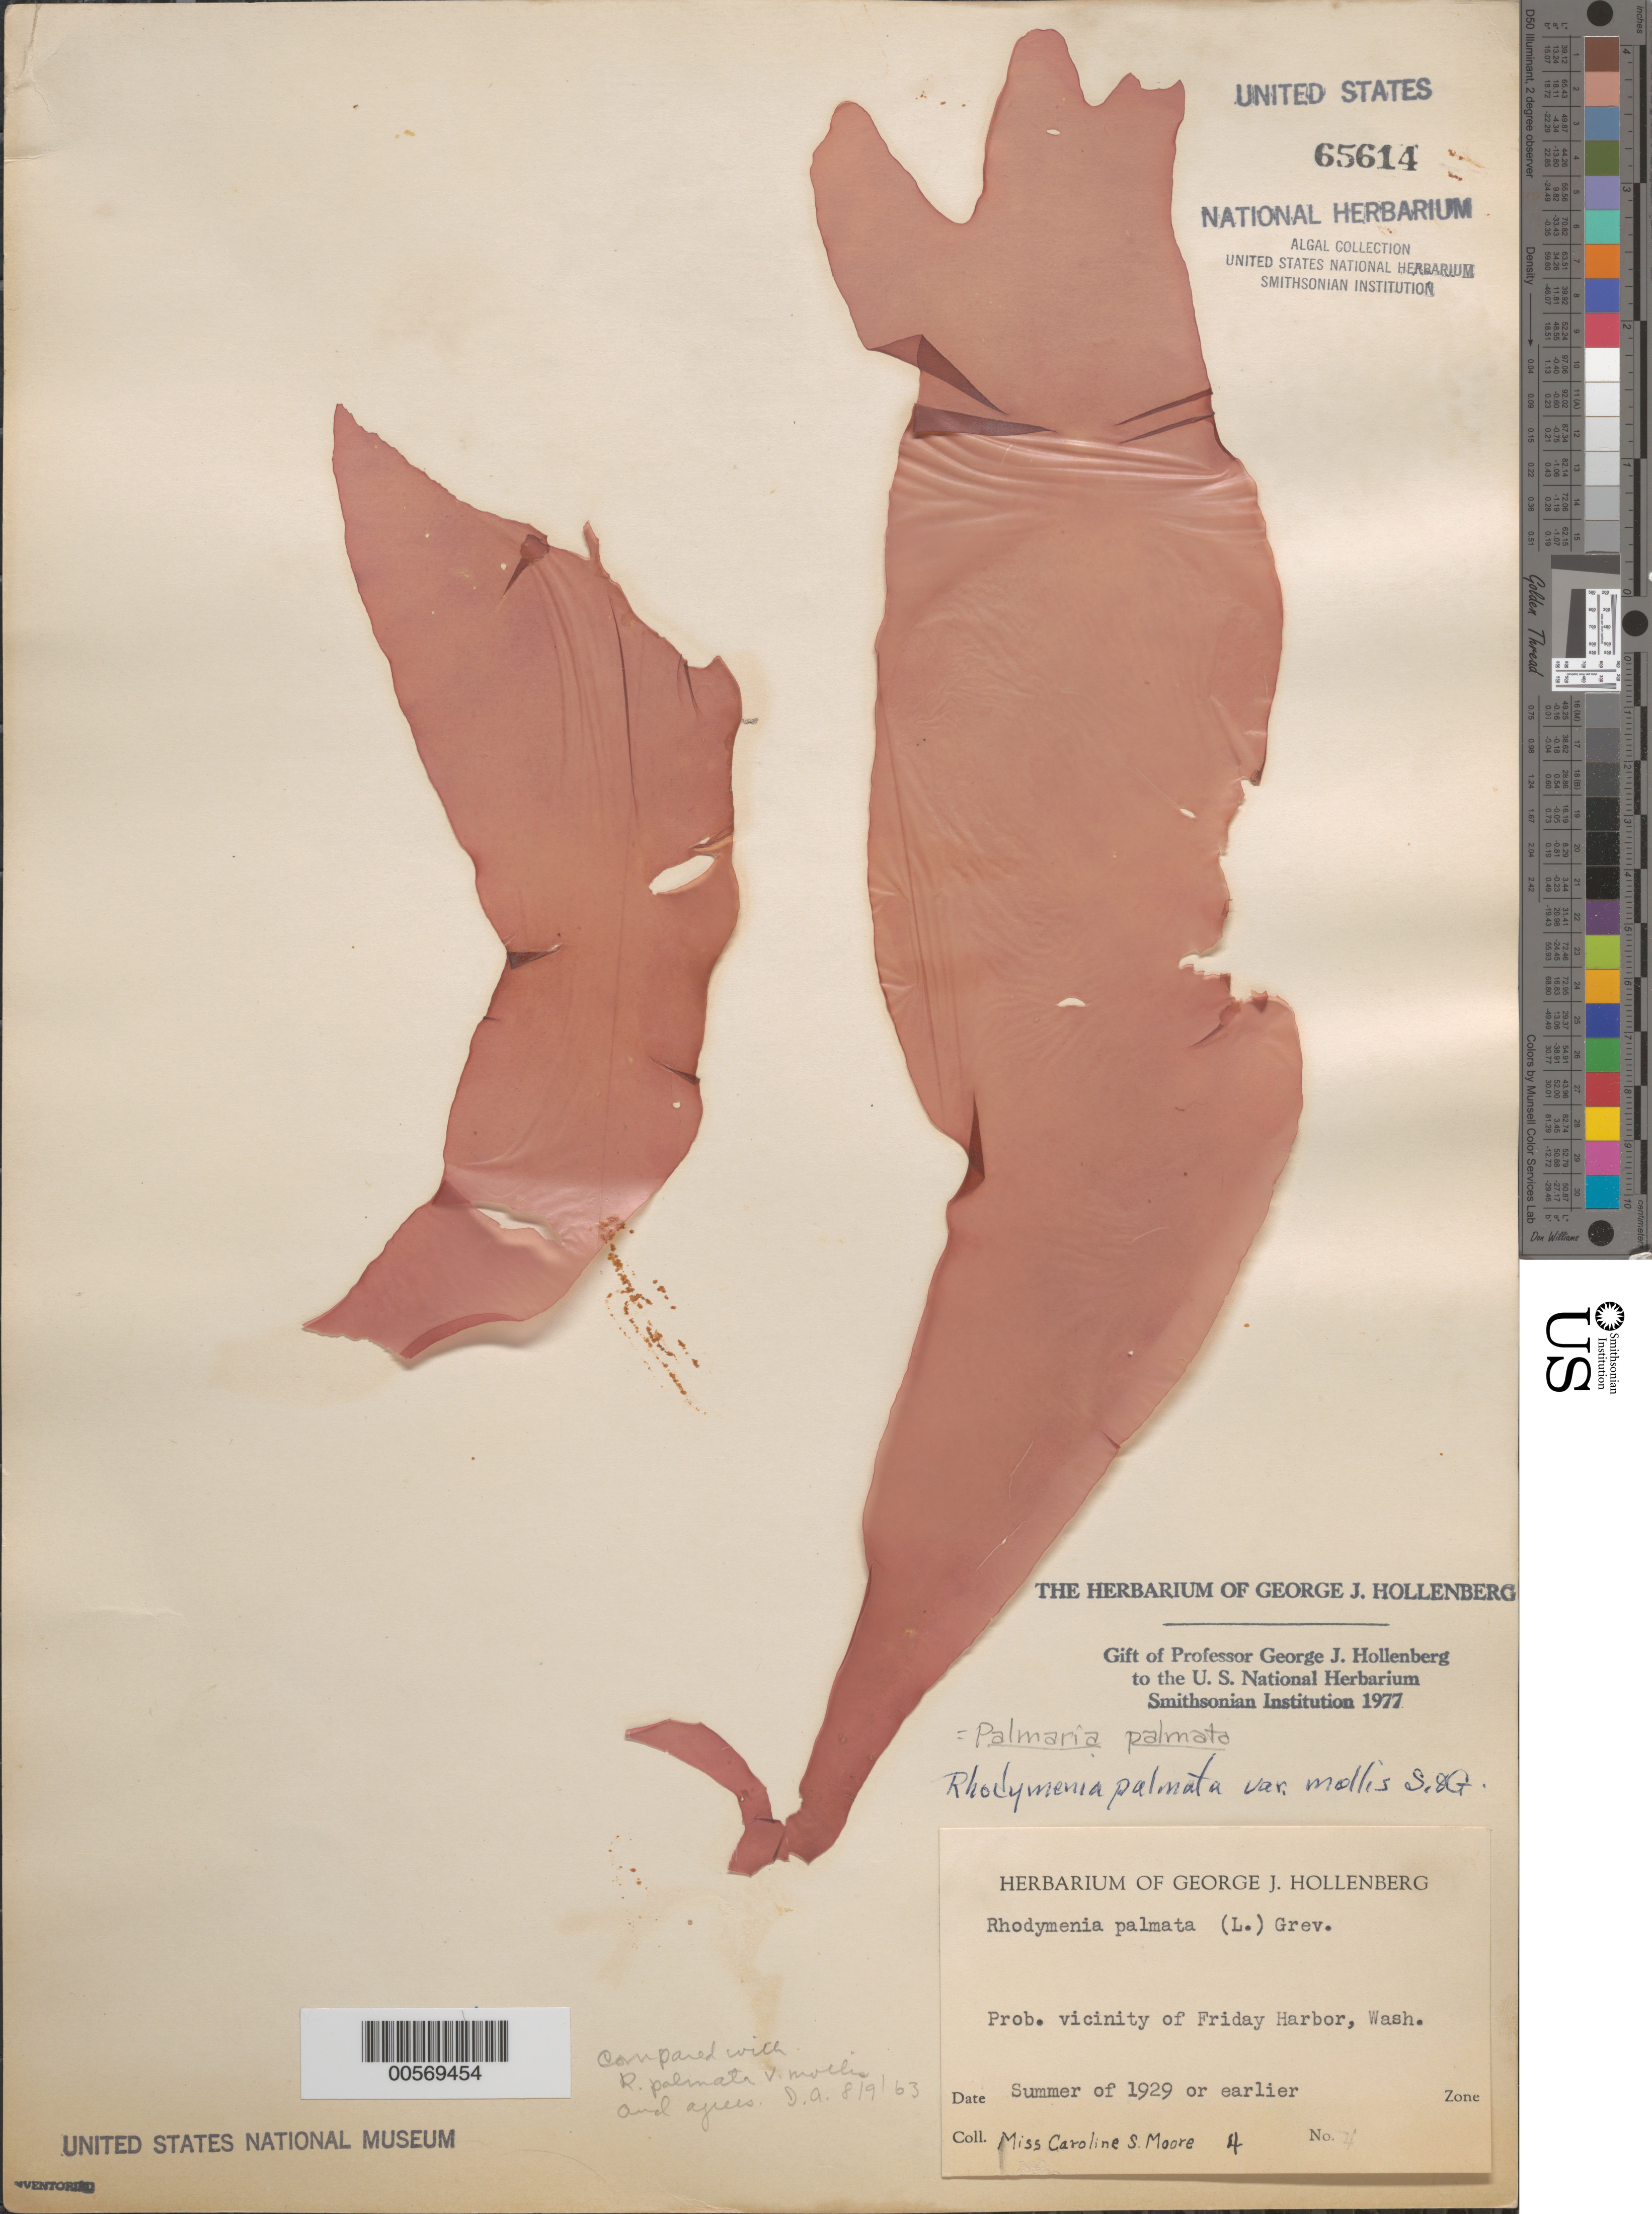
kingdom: Plantae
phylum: Rhodophyta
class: Florideophyceae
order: Palmariales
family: Palmariaceae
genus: Palmaria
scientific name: Palmaria palmata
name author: (L.) F. Weber & D. Mohr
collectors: C. Moore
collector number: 4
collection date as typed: Sum 1929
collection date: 1929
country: United States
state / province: Washington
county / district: San Juan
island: San Juan Island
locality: Probably Friday Harbor area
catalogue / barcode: US 65614